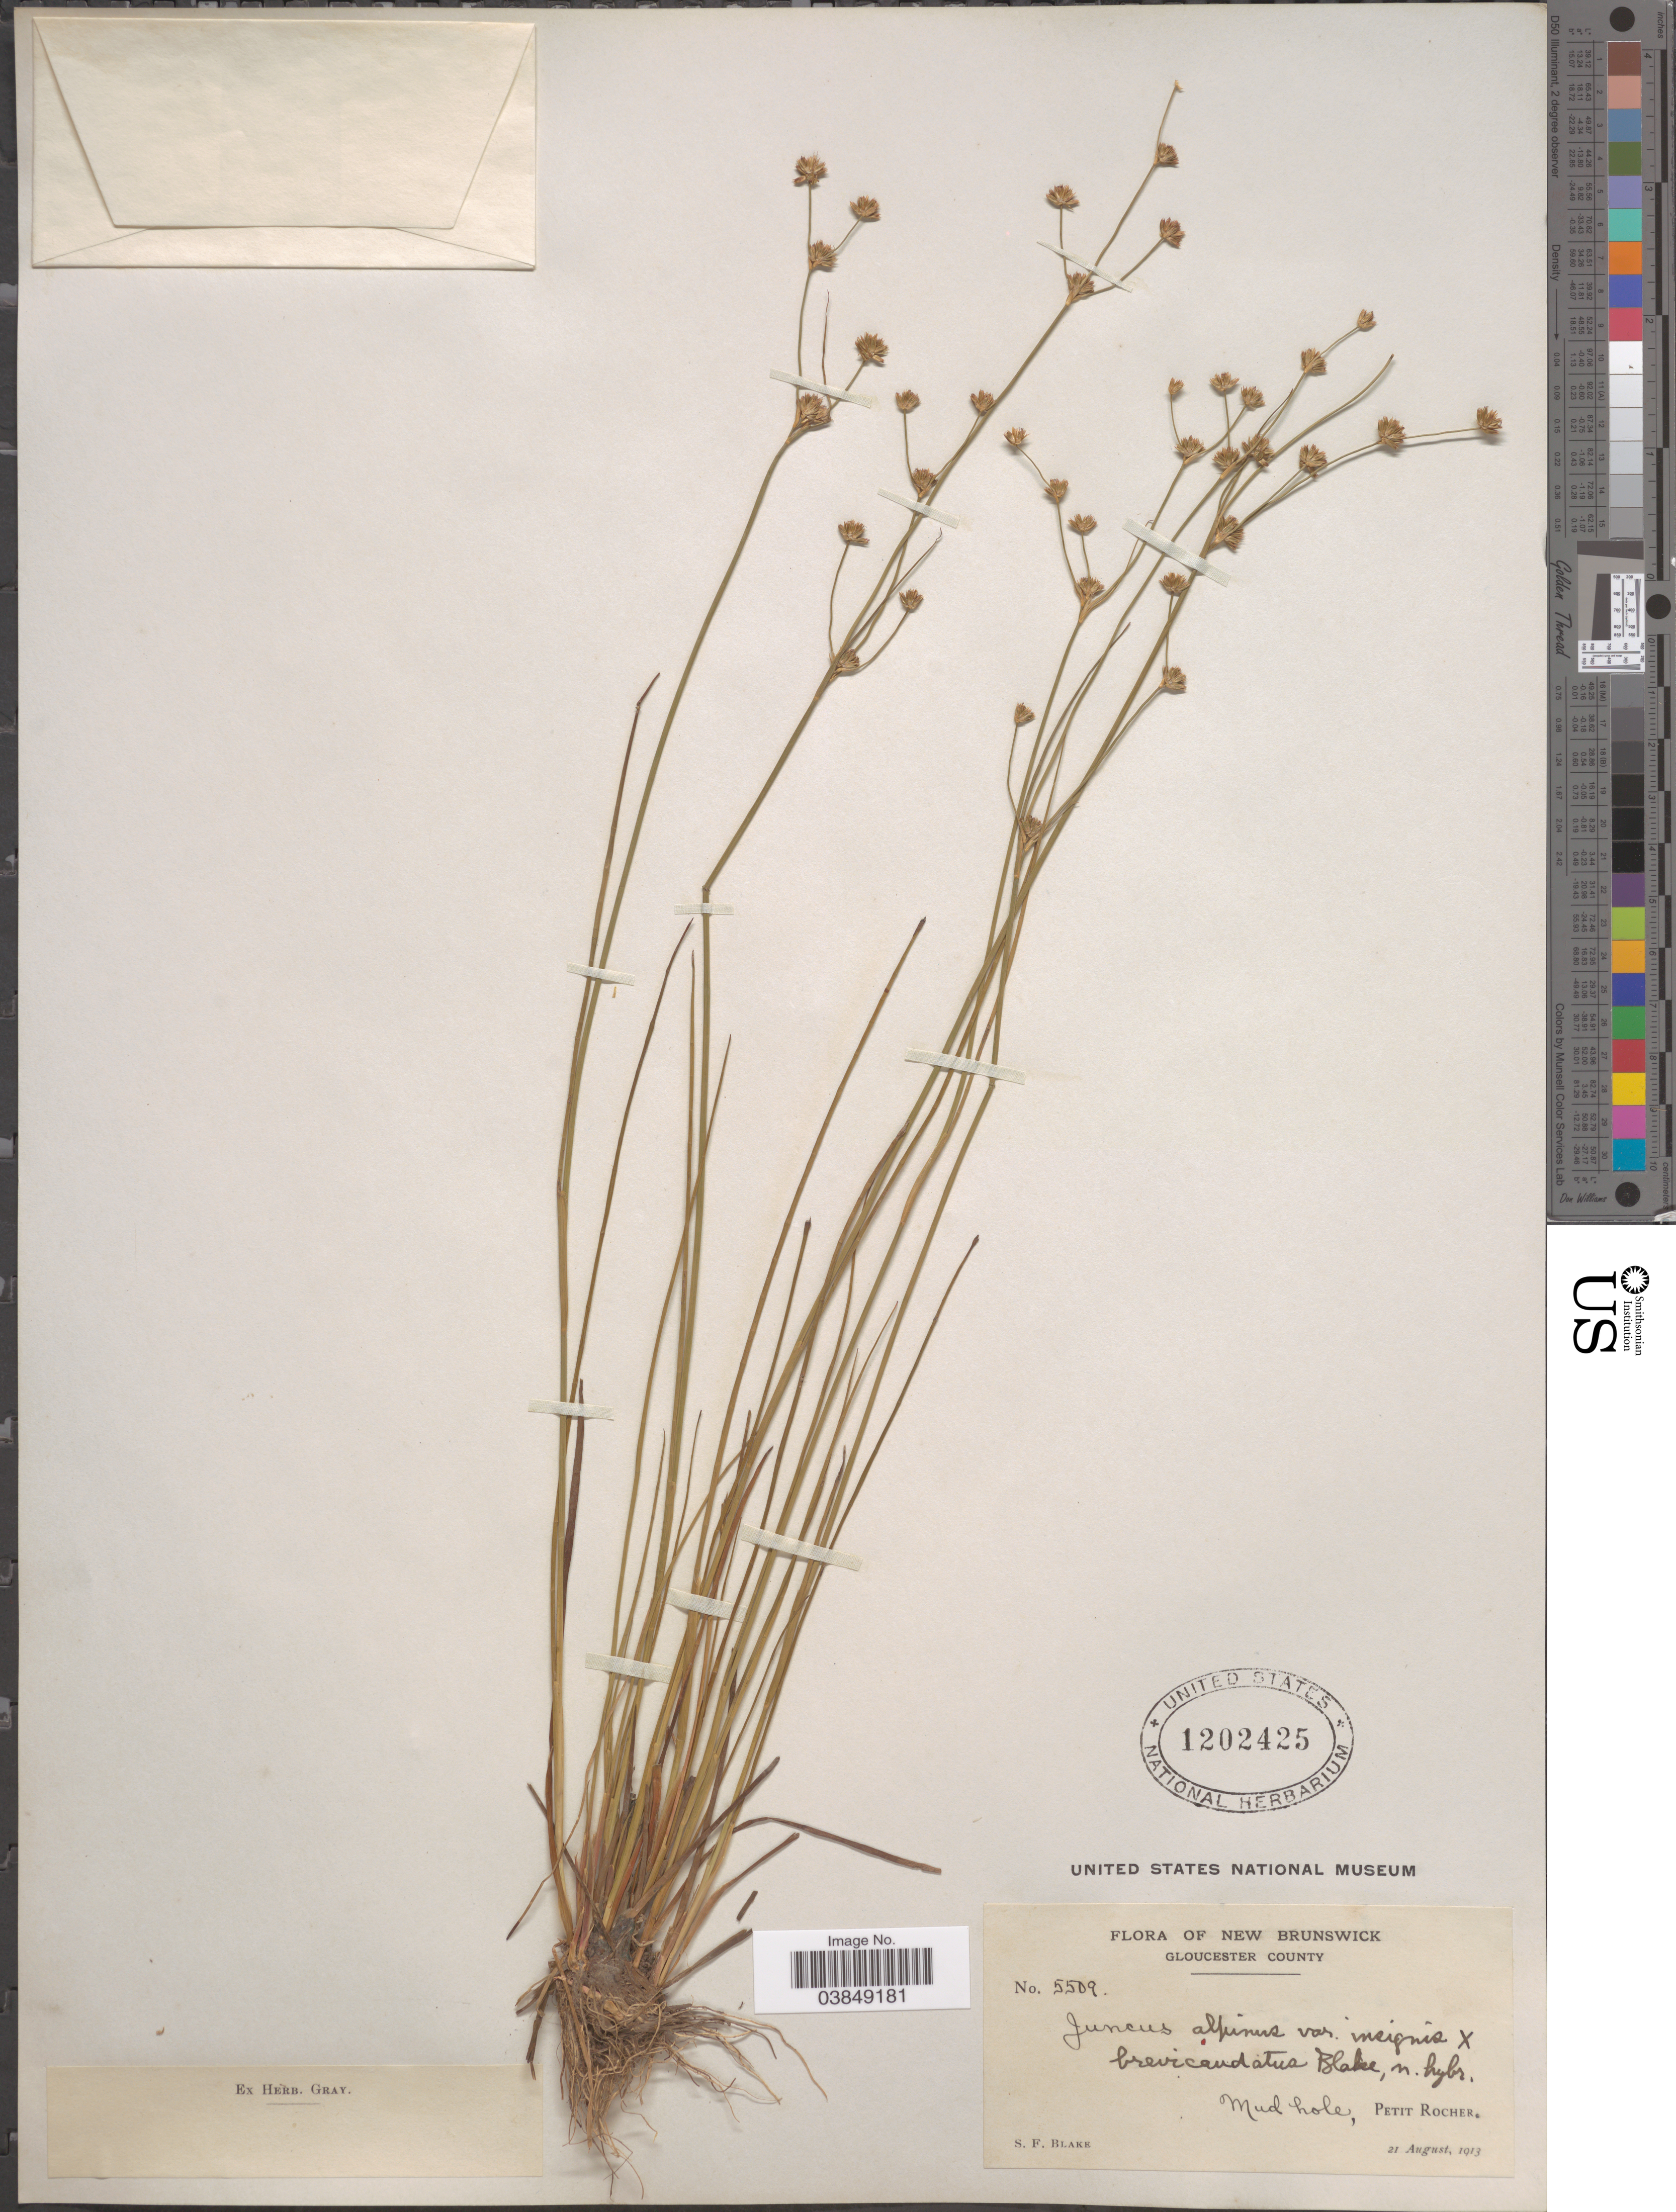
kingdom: Plantae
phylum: Tracheophyta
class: Liliopsida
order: Poales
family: Juncaceae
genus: Juncus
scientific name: Juncus alpinus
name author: Vill.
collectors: S. Blake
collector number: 5509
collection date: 1913-08-21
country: Canada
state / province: New Brunswick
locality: Gloucester County. Mud hole, Petit Rocher.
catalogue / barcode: US 1202425